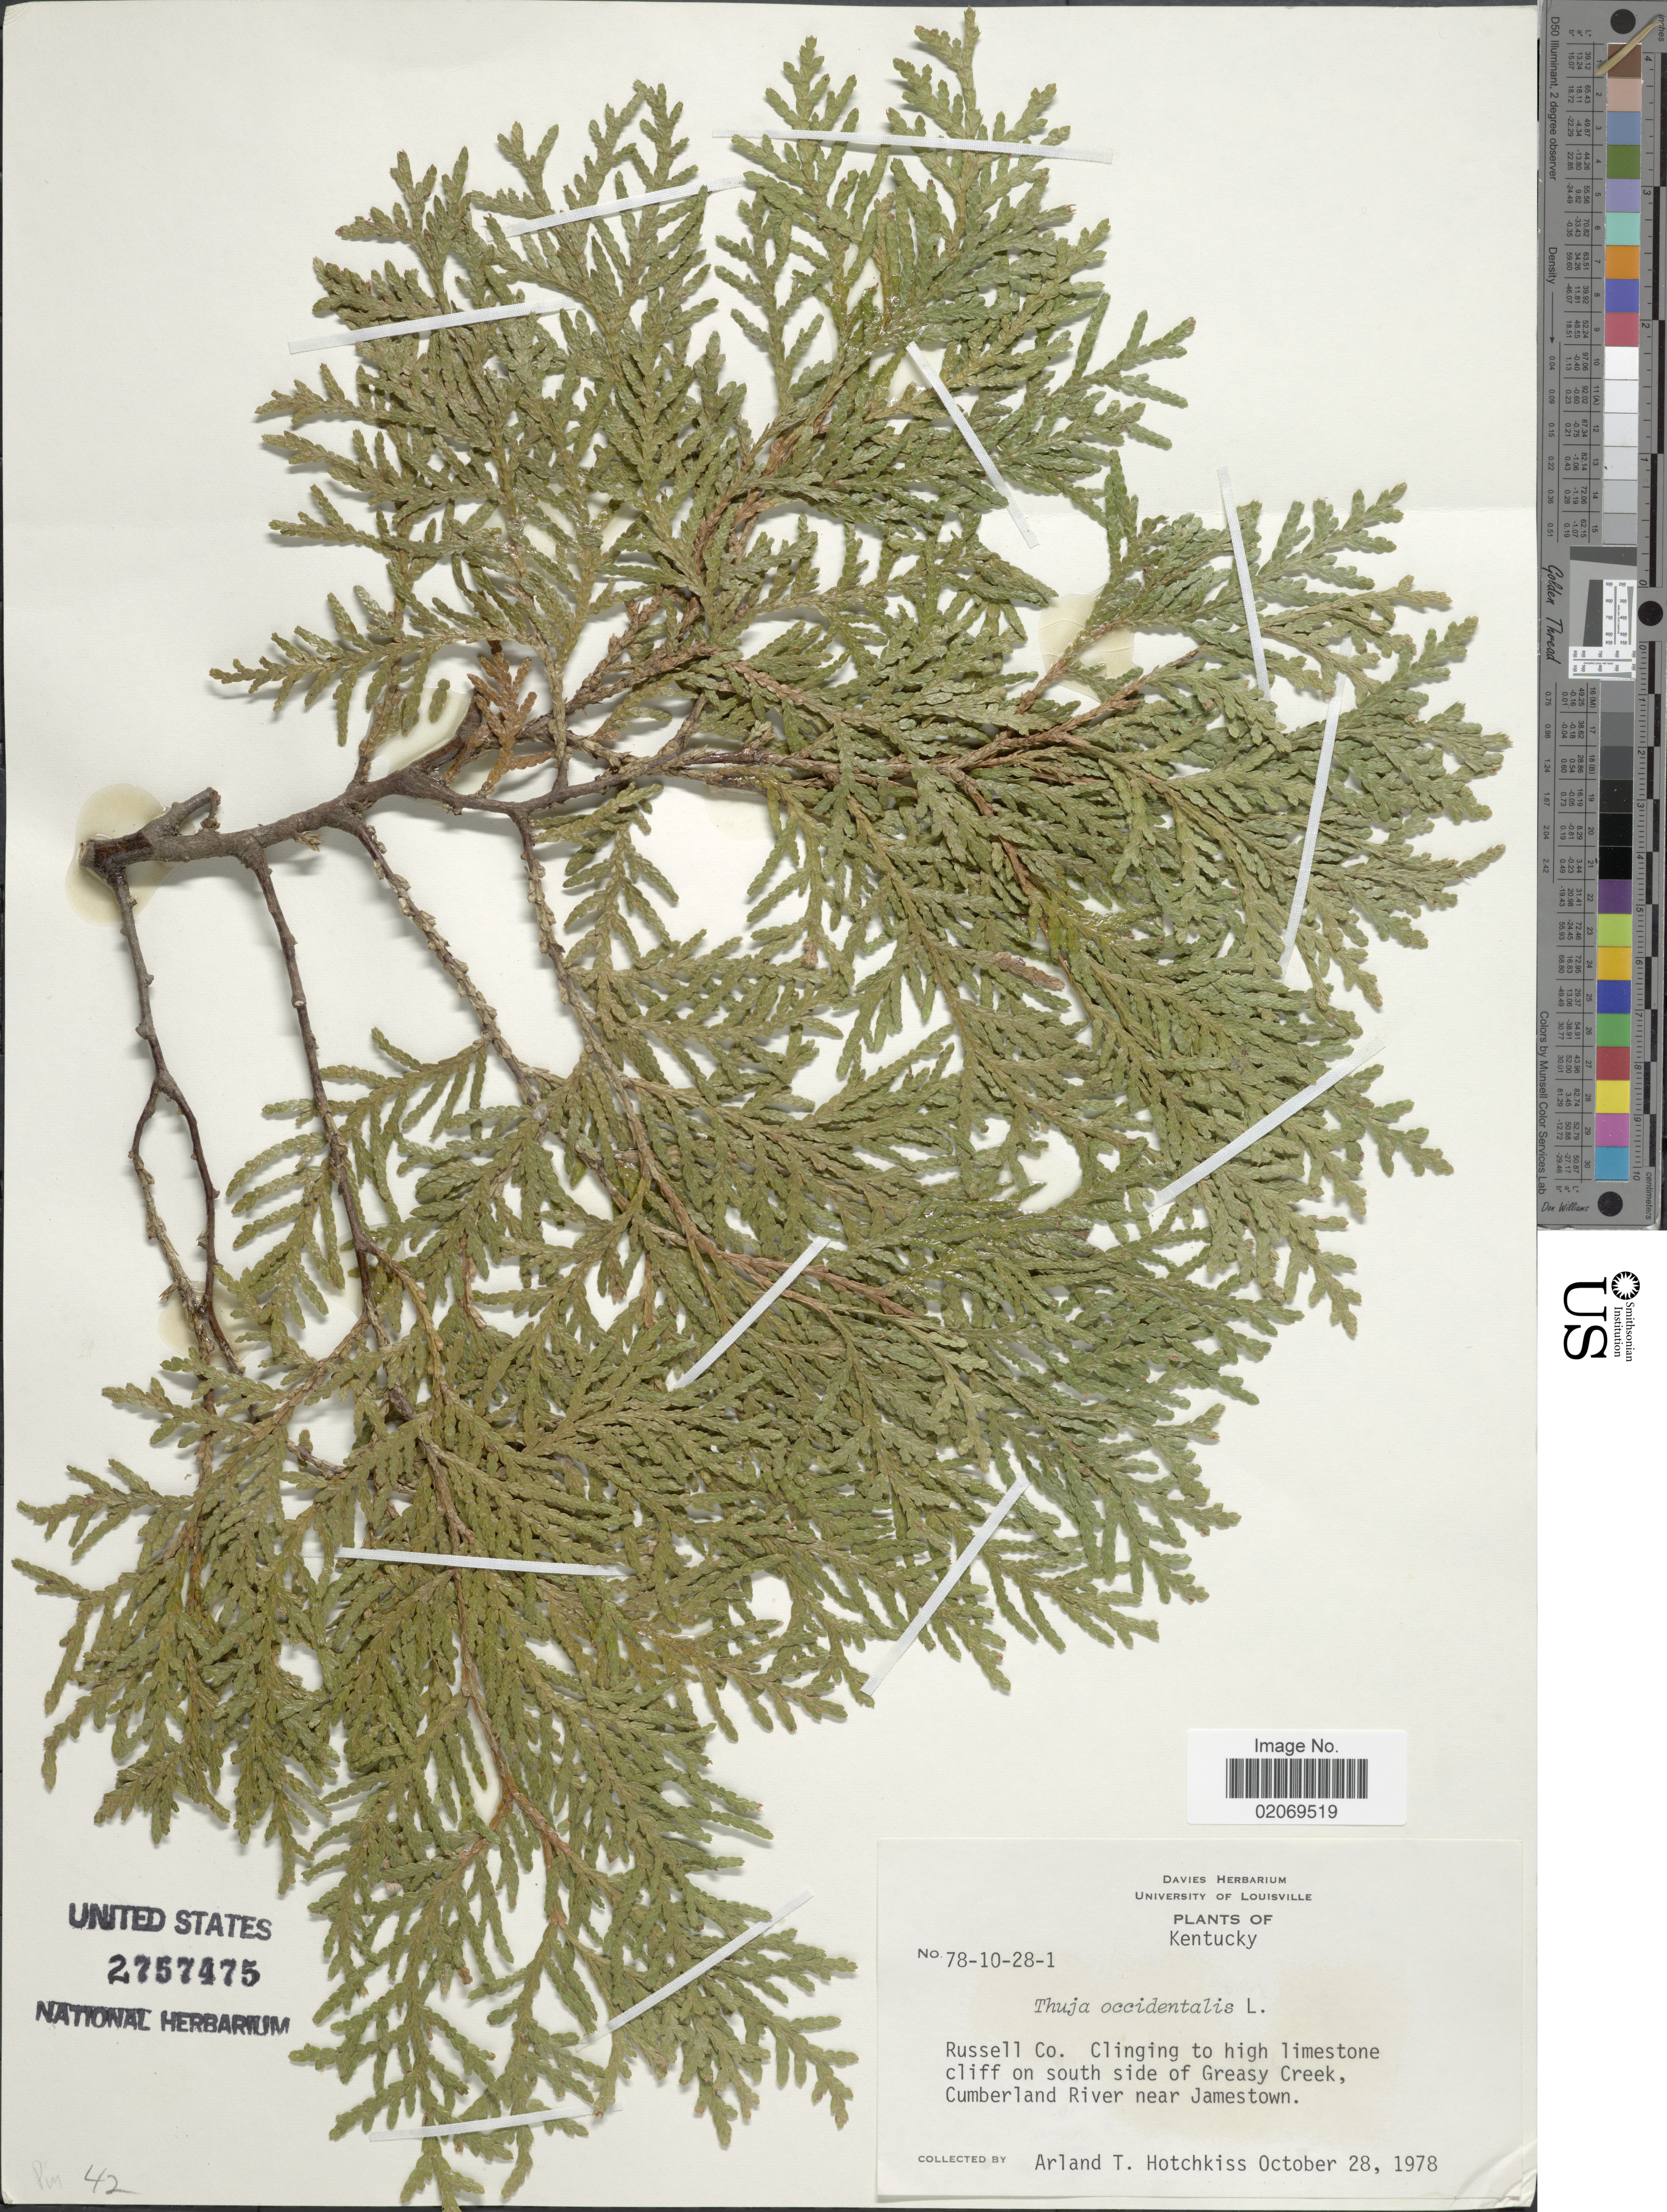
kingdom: Plantae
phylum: Tracheophyta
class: Pinopsida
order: Pinales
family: Cupressaceae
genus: Thuja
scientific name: Thuja occidentalis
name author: L.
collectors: A. Hotchkiss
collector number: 78-10-28-1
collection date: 1978-10-28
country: United States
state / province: Kentucky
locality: Russell Co. Clinging to high limestone cliff on south side of Greasy Creek, Cumberland River near Jamestown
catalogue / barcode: US 2757475